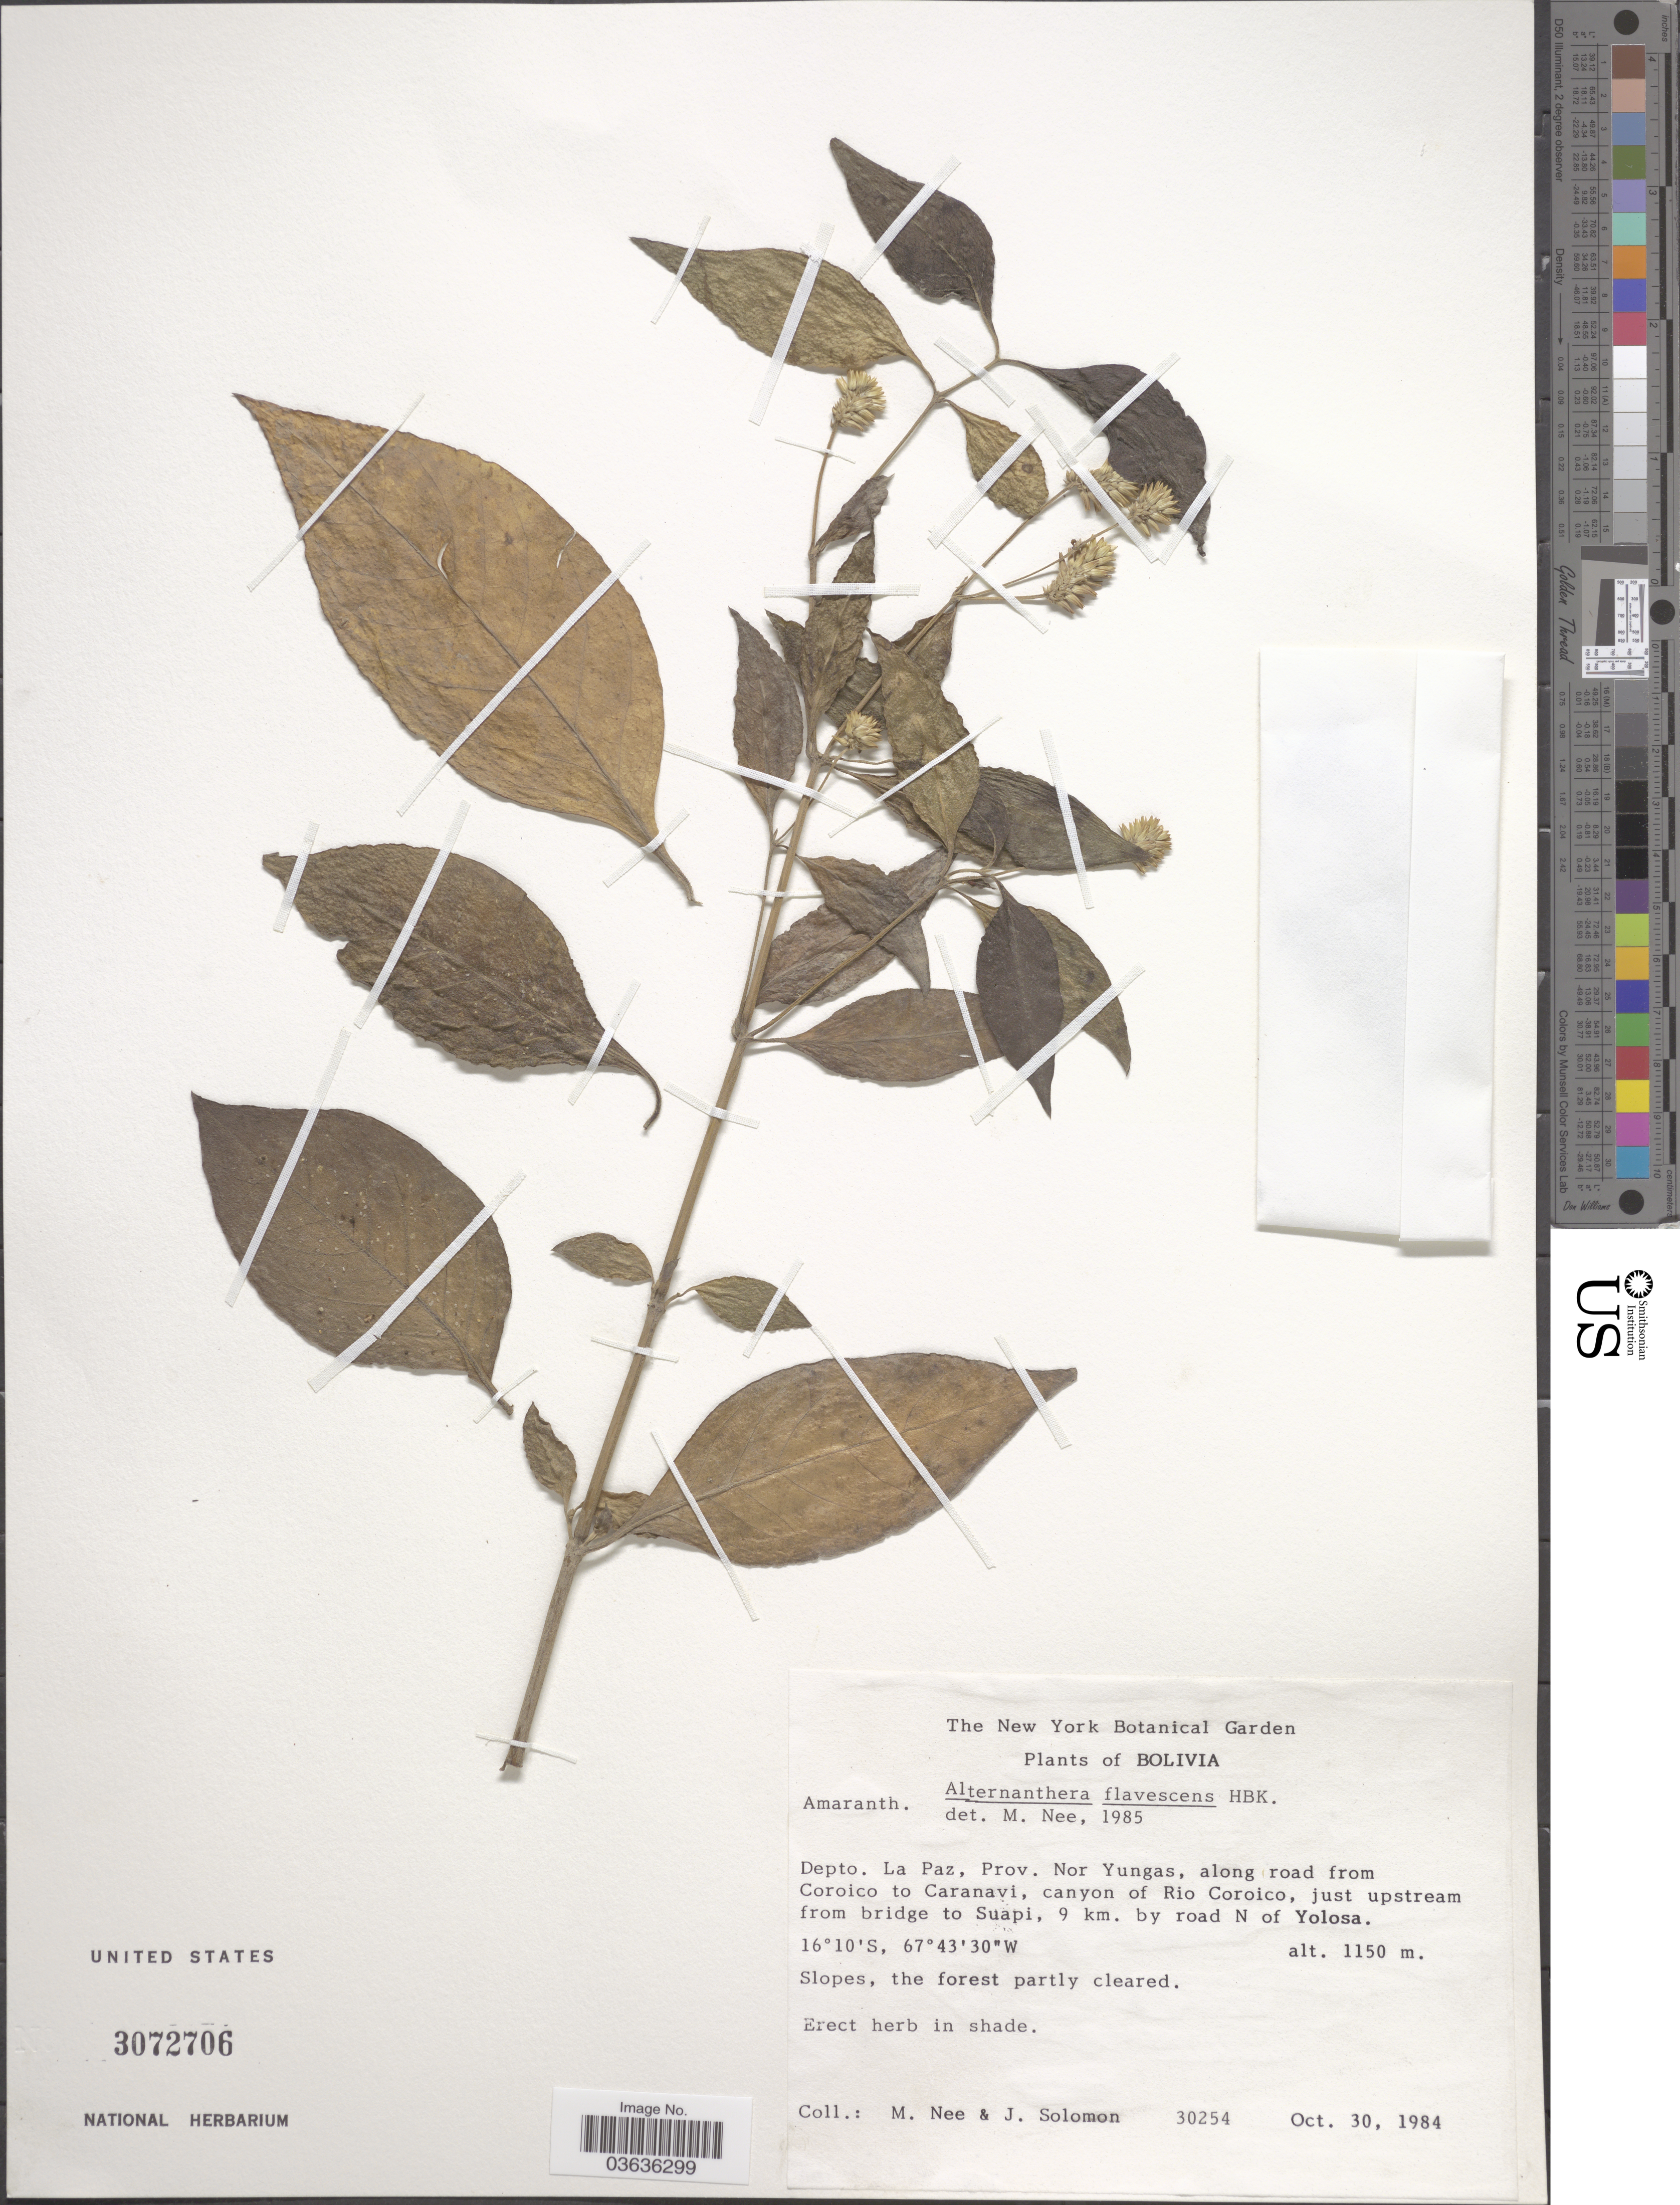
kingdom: Plantae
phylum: Tracheophyta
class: Magnoliopsida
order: Caryophyllales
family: Amaranthaceae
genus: Alternanthera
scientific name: Alternanthera flavescens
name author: Kunth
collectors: M. Nee & J. Solomon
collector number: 30254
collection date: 1984-10-30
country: Bolivia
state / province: La Paz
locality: Depto. La Paz, Prov. Nor Yungas, along road from Coroico to Caranavi, canyon of Rio Coroico, just upstream from bridge to Suapi, 9 km. by road N of Yolosa.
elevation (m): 1150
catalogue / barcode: US 3072706